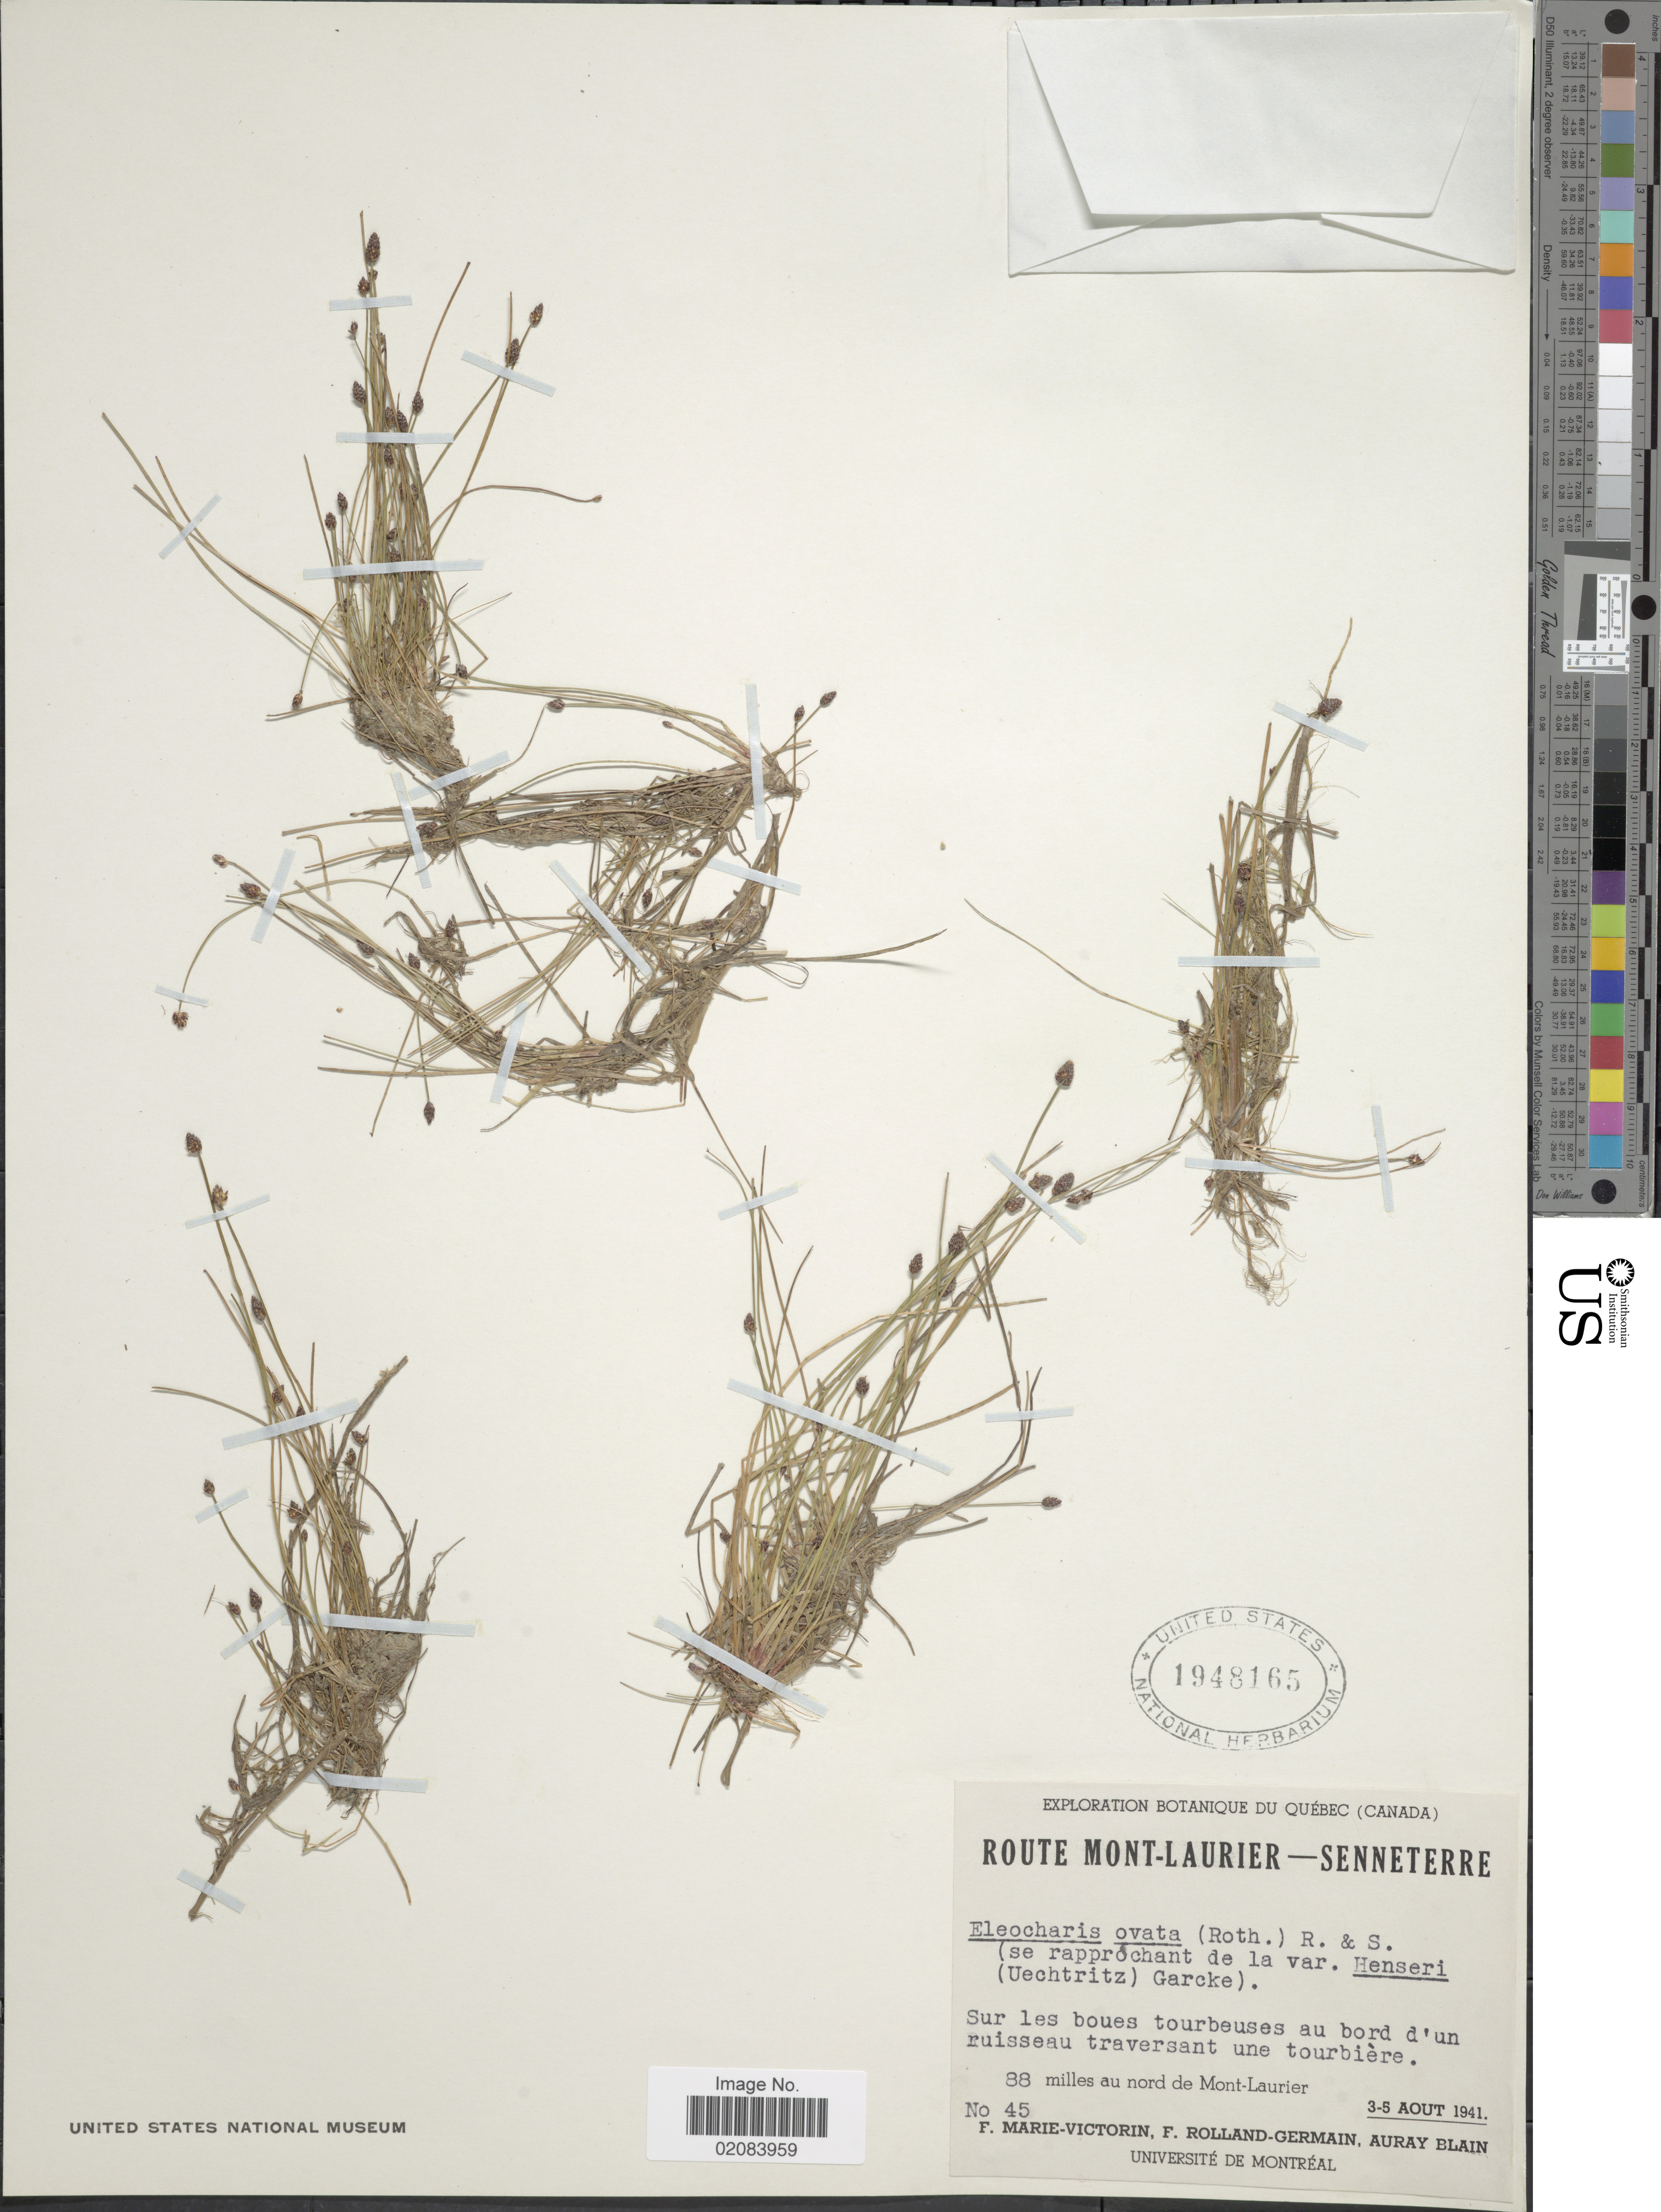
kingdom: Plantae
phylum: Tracheophyta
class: Liliopsida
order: Poales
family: Cyperaceae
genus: Eleocharis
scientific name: Eleocharis ovata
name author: (Roth) Roem. & Schult.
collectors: F. Marie-Victorin, Rolland-Germain & A. Blain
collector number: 45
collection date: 1941-08-03/1941-08-05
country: Canada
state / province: Quebec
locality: Route Mont-Laurier - Senneterre. 88 miles au nord de Mont-Laurier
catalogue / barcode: US 1948165